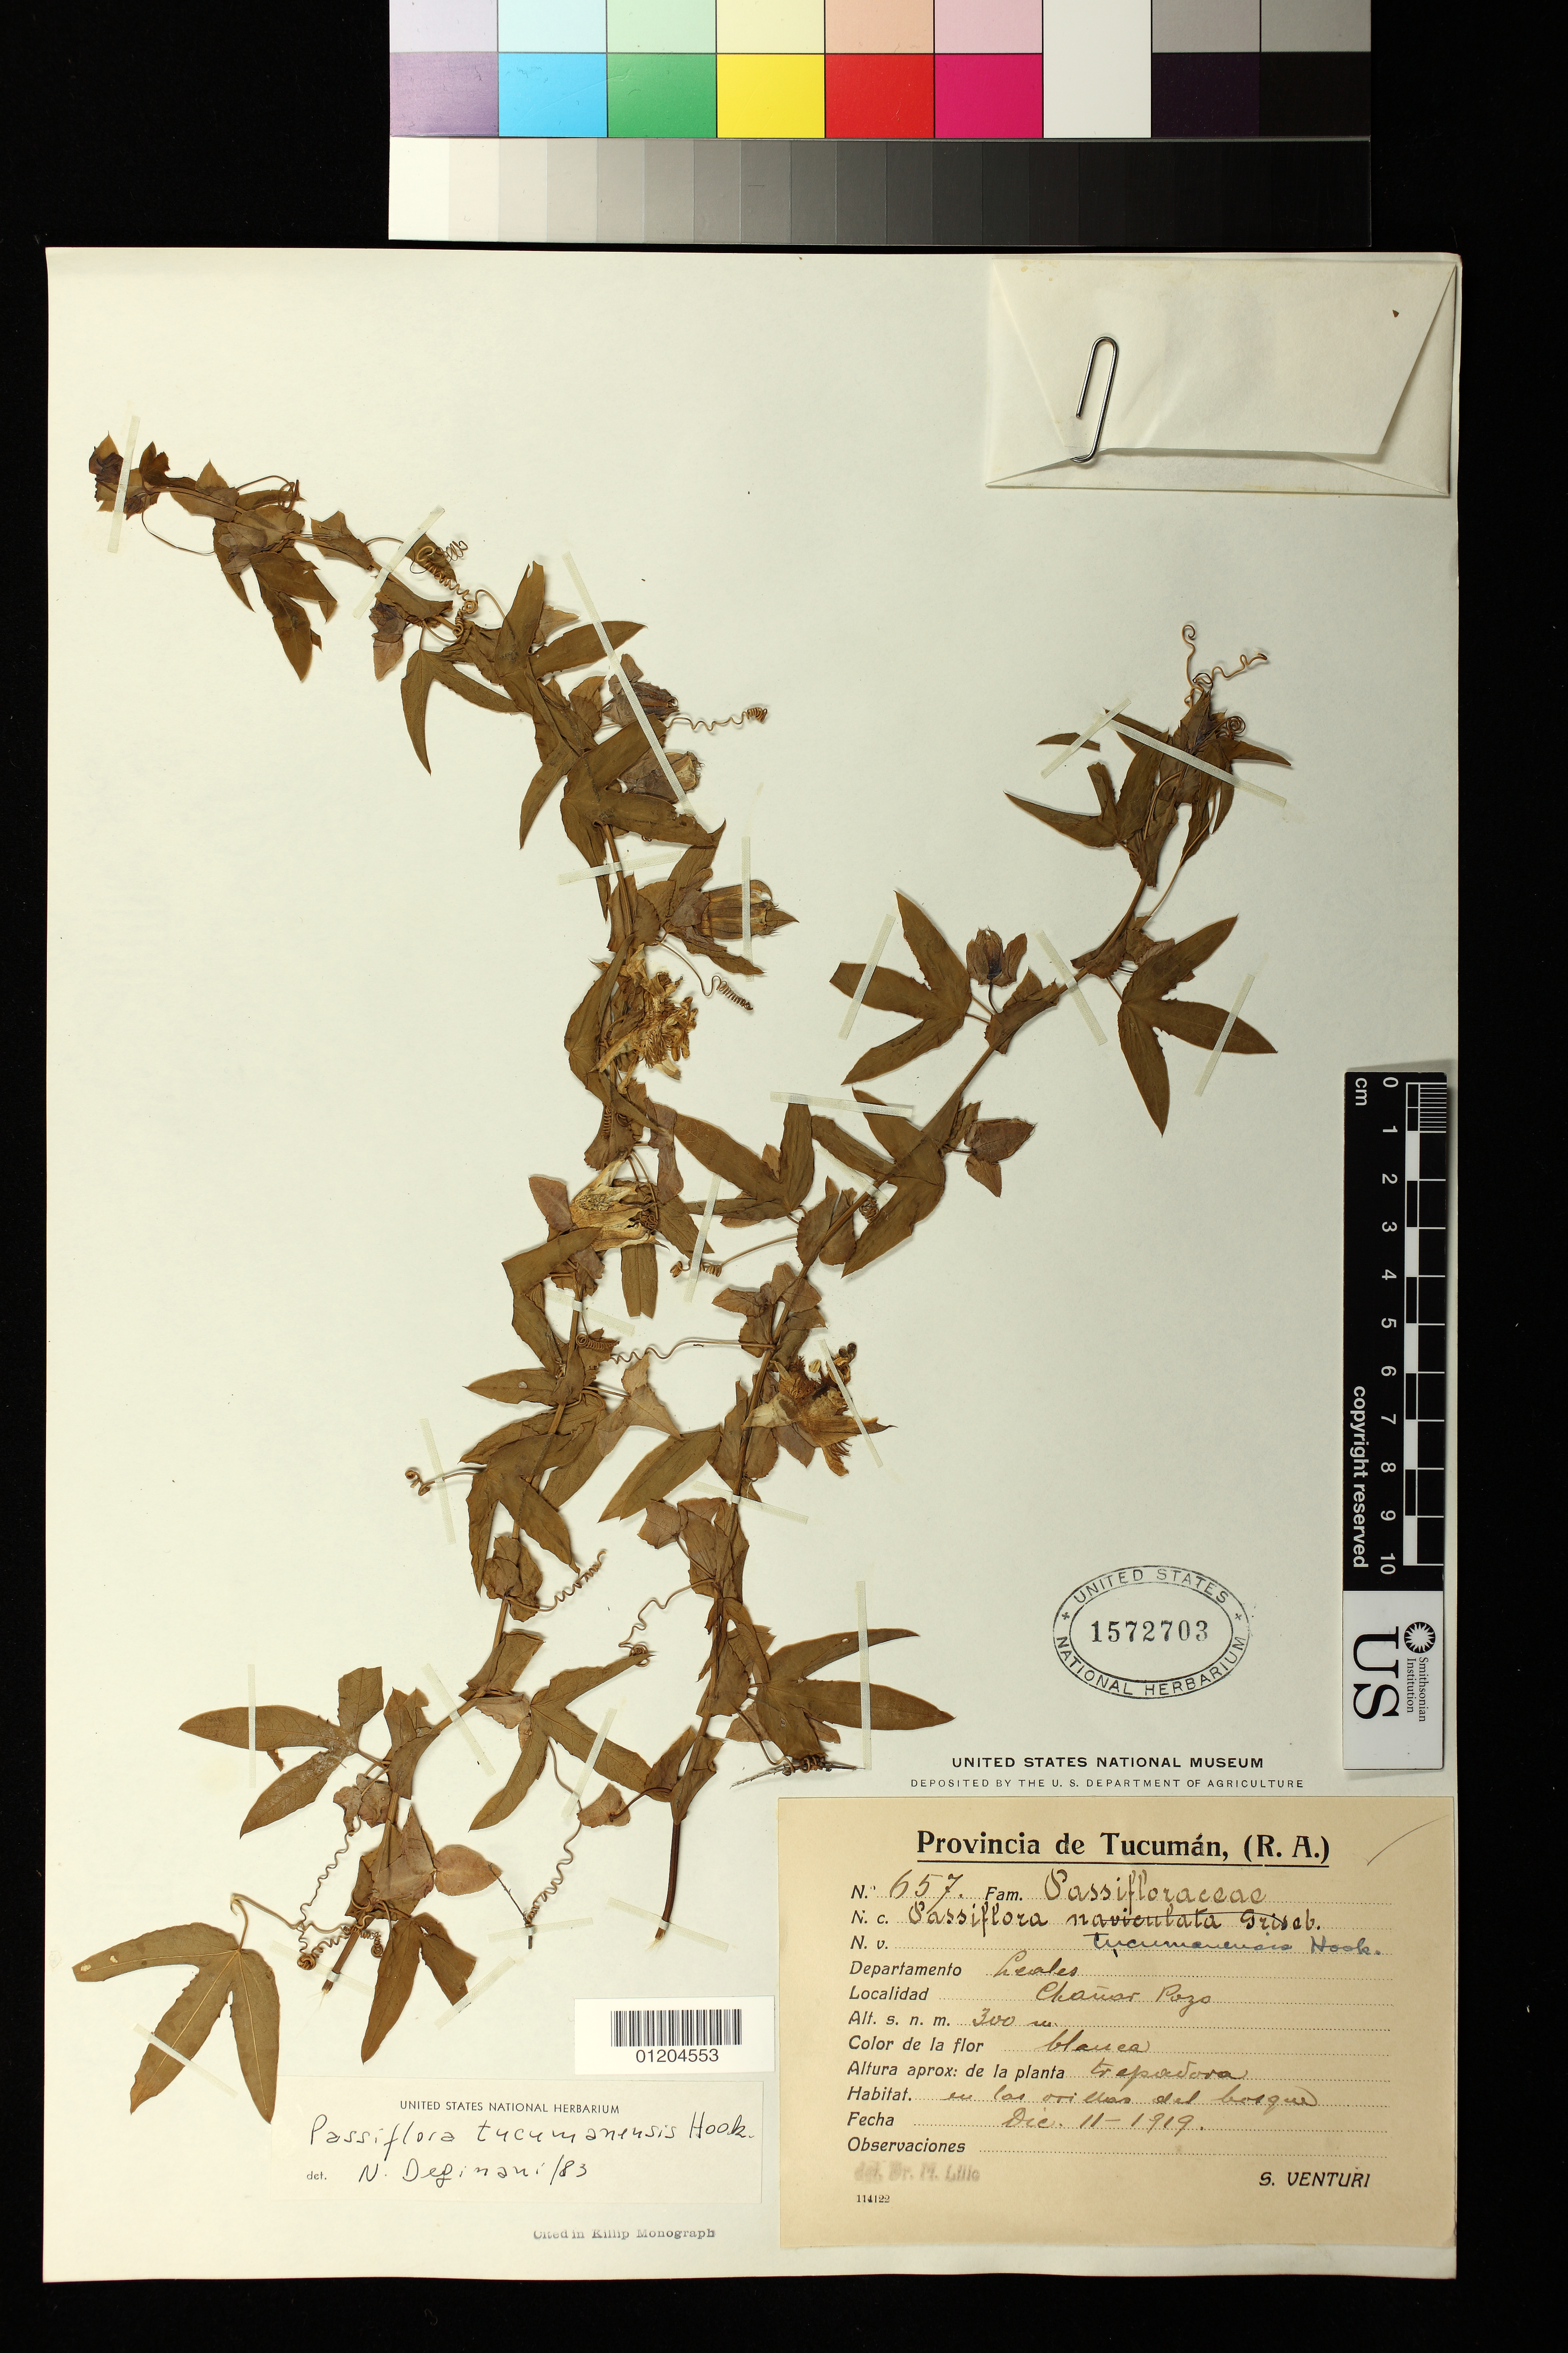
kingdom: Plantae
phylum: Tracheophyta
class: Magnoliopsida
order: Malpighiales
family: Passifloraceae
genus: Passiflora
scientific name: Passiflora tucumanensis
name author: Hook.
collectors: S. Venturi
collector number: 657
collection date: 1919-12-11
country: Argentina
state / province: Tucuman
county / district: Leales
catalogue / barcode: US 1572703